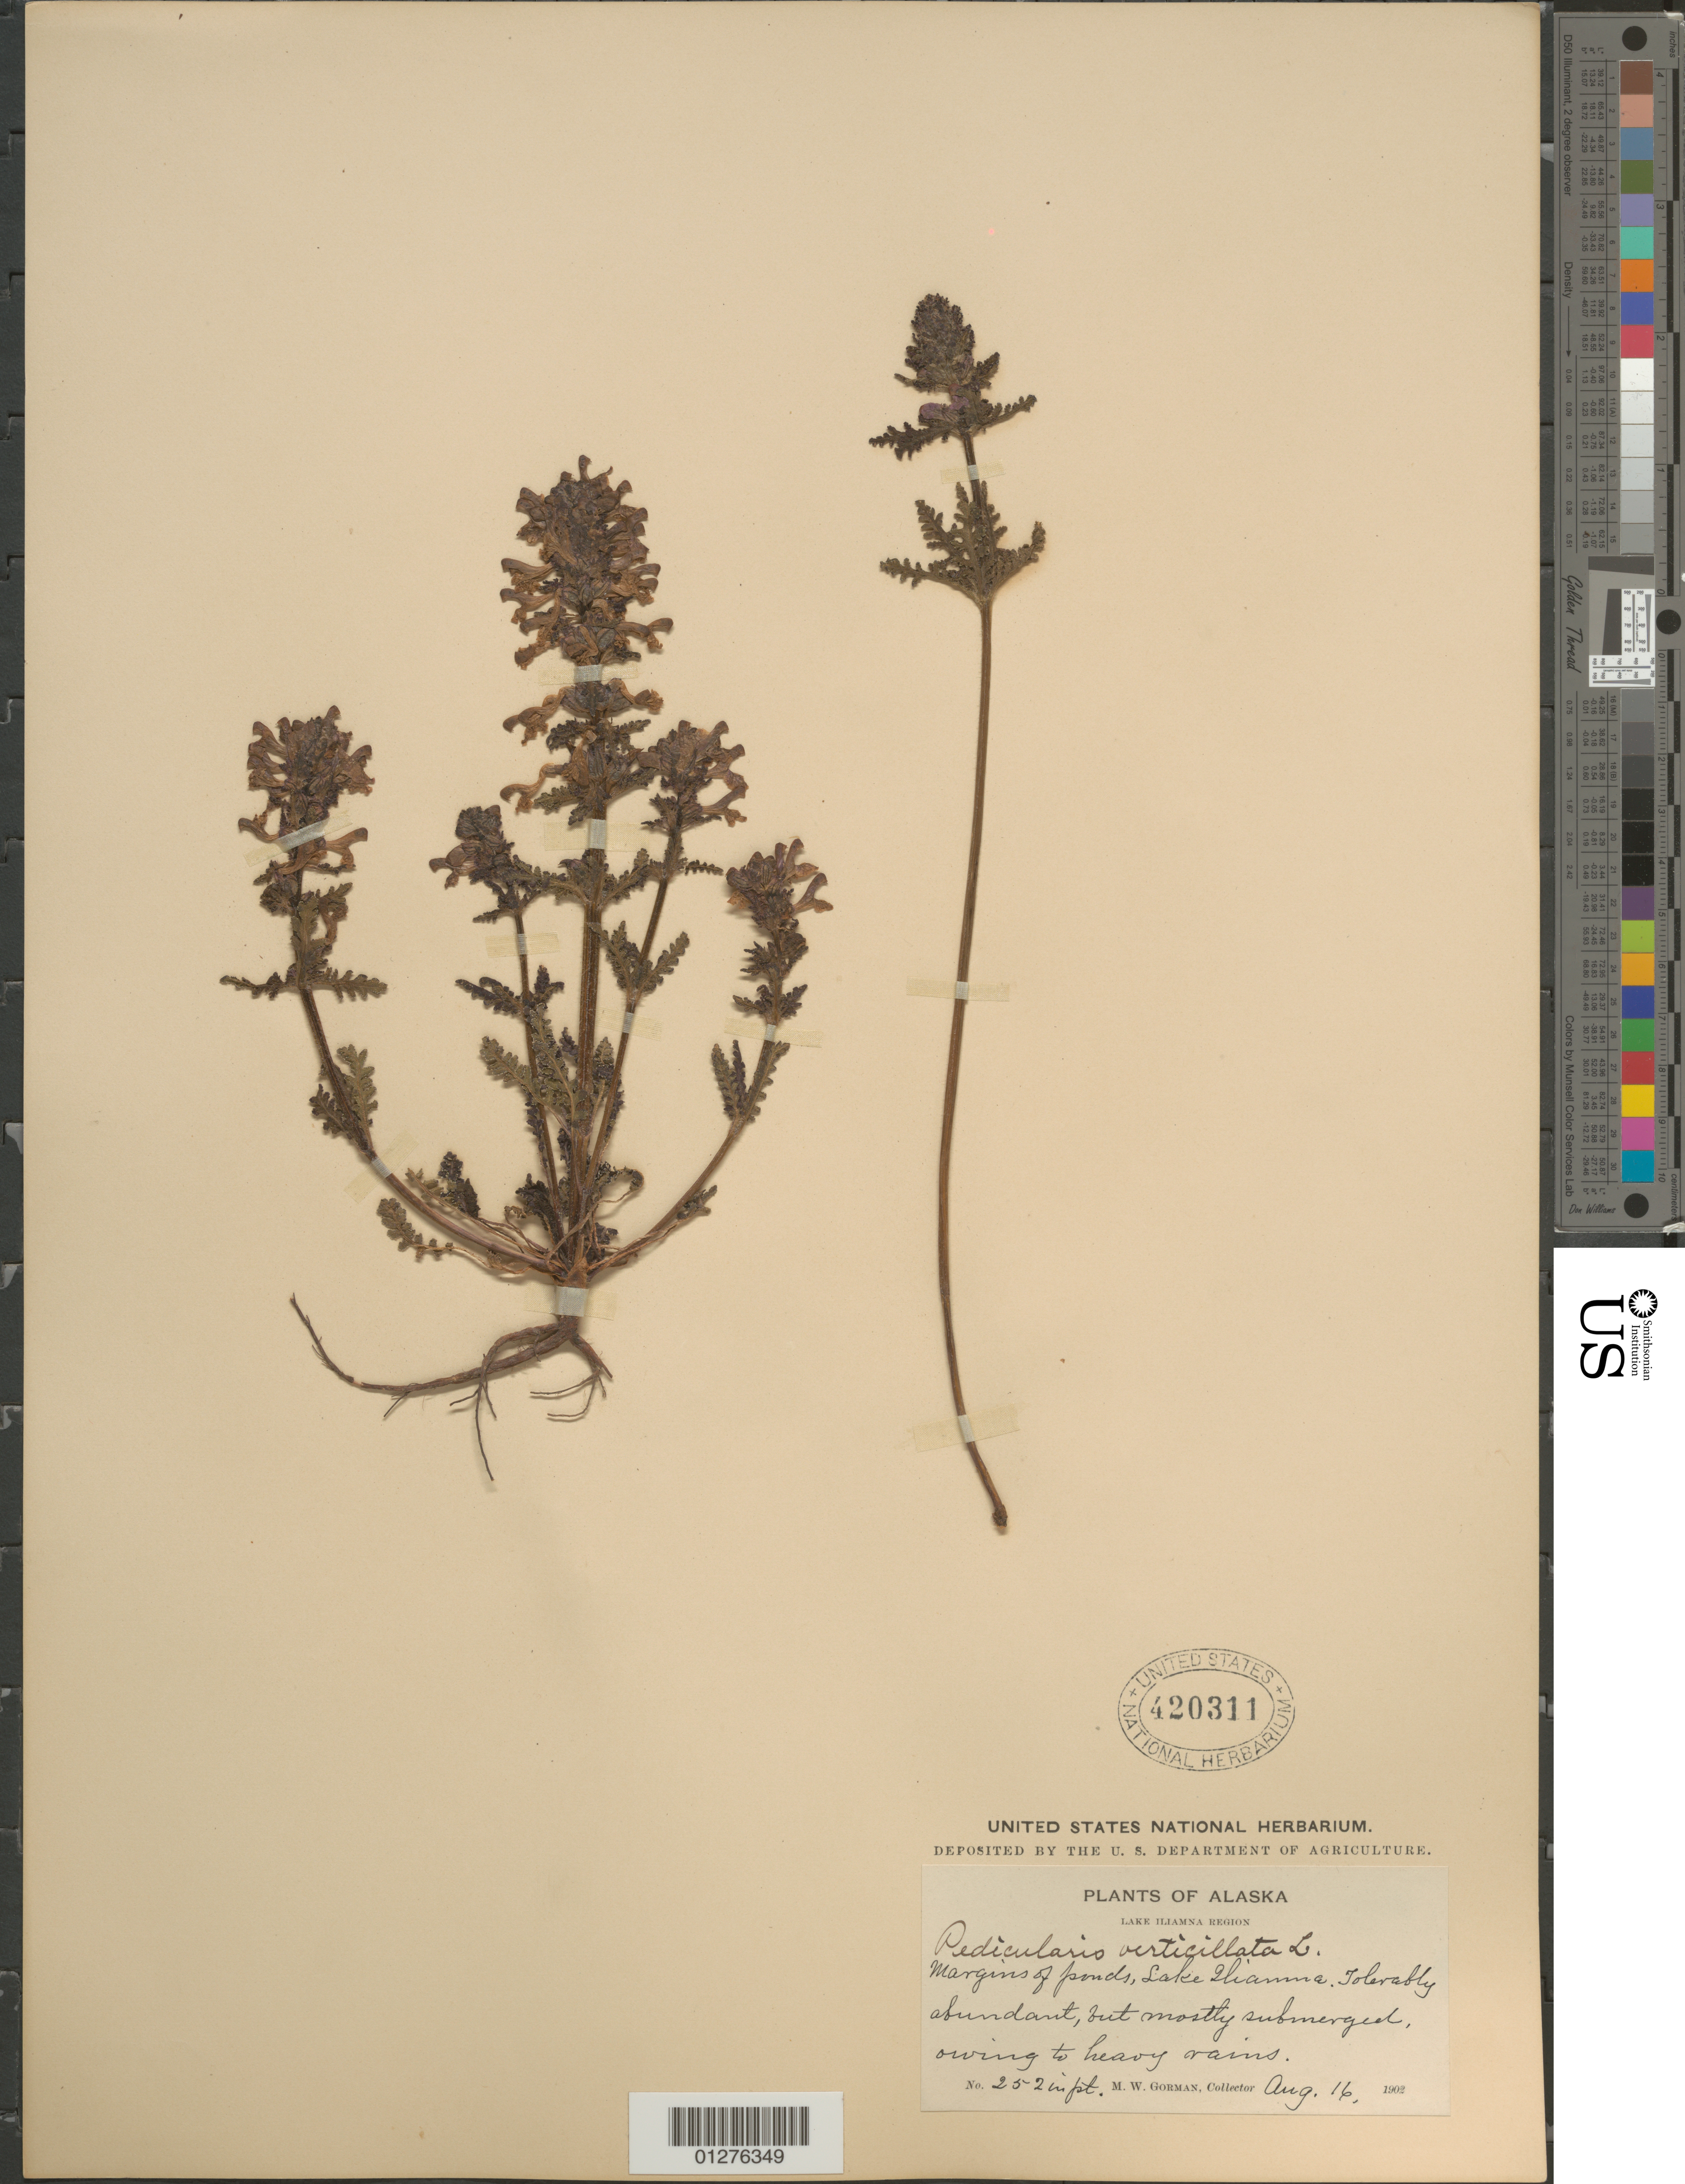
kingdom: Plantae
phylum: Tracheophyta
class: Magnoliopsida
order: Lamiales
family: Orobanchaceae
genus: Pedicularis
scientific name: Pedicularis verticillata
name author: L.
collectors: M. W. Gorman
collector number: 252 in part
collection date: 1902-08-16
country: United States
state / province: Alaska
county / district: Lake And Peninsula Borough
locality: Nogheling Trail, Lake Iliamna Region.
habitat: Margins of pond.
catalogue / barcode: US 420311